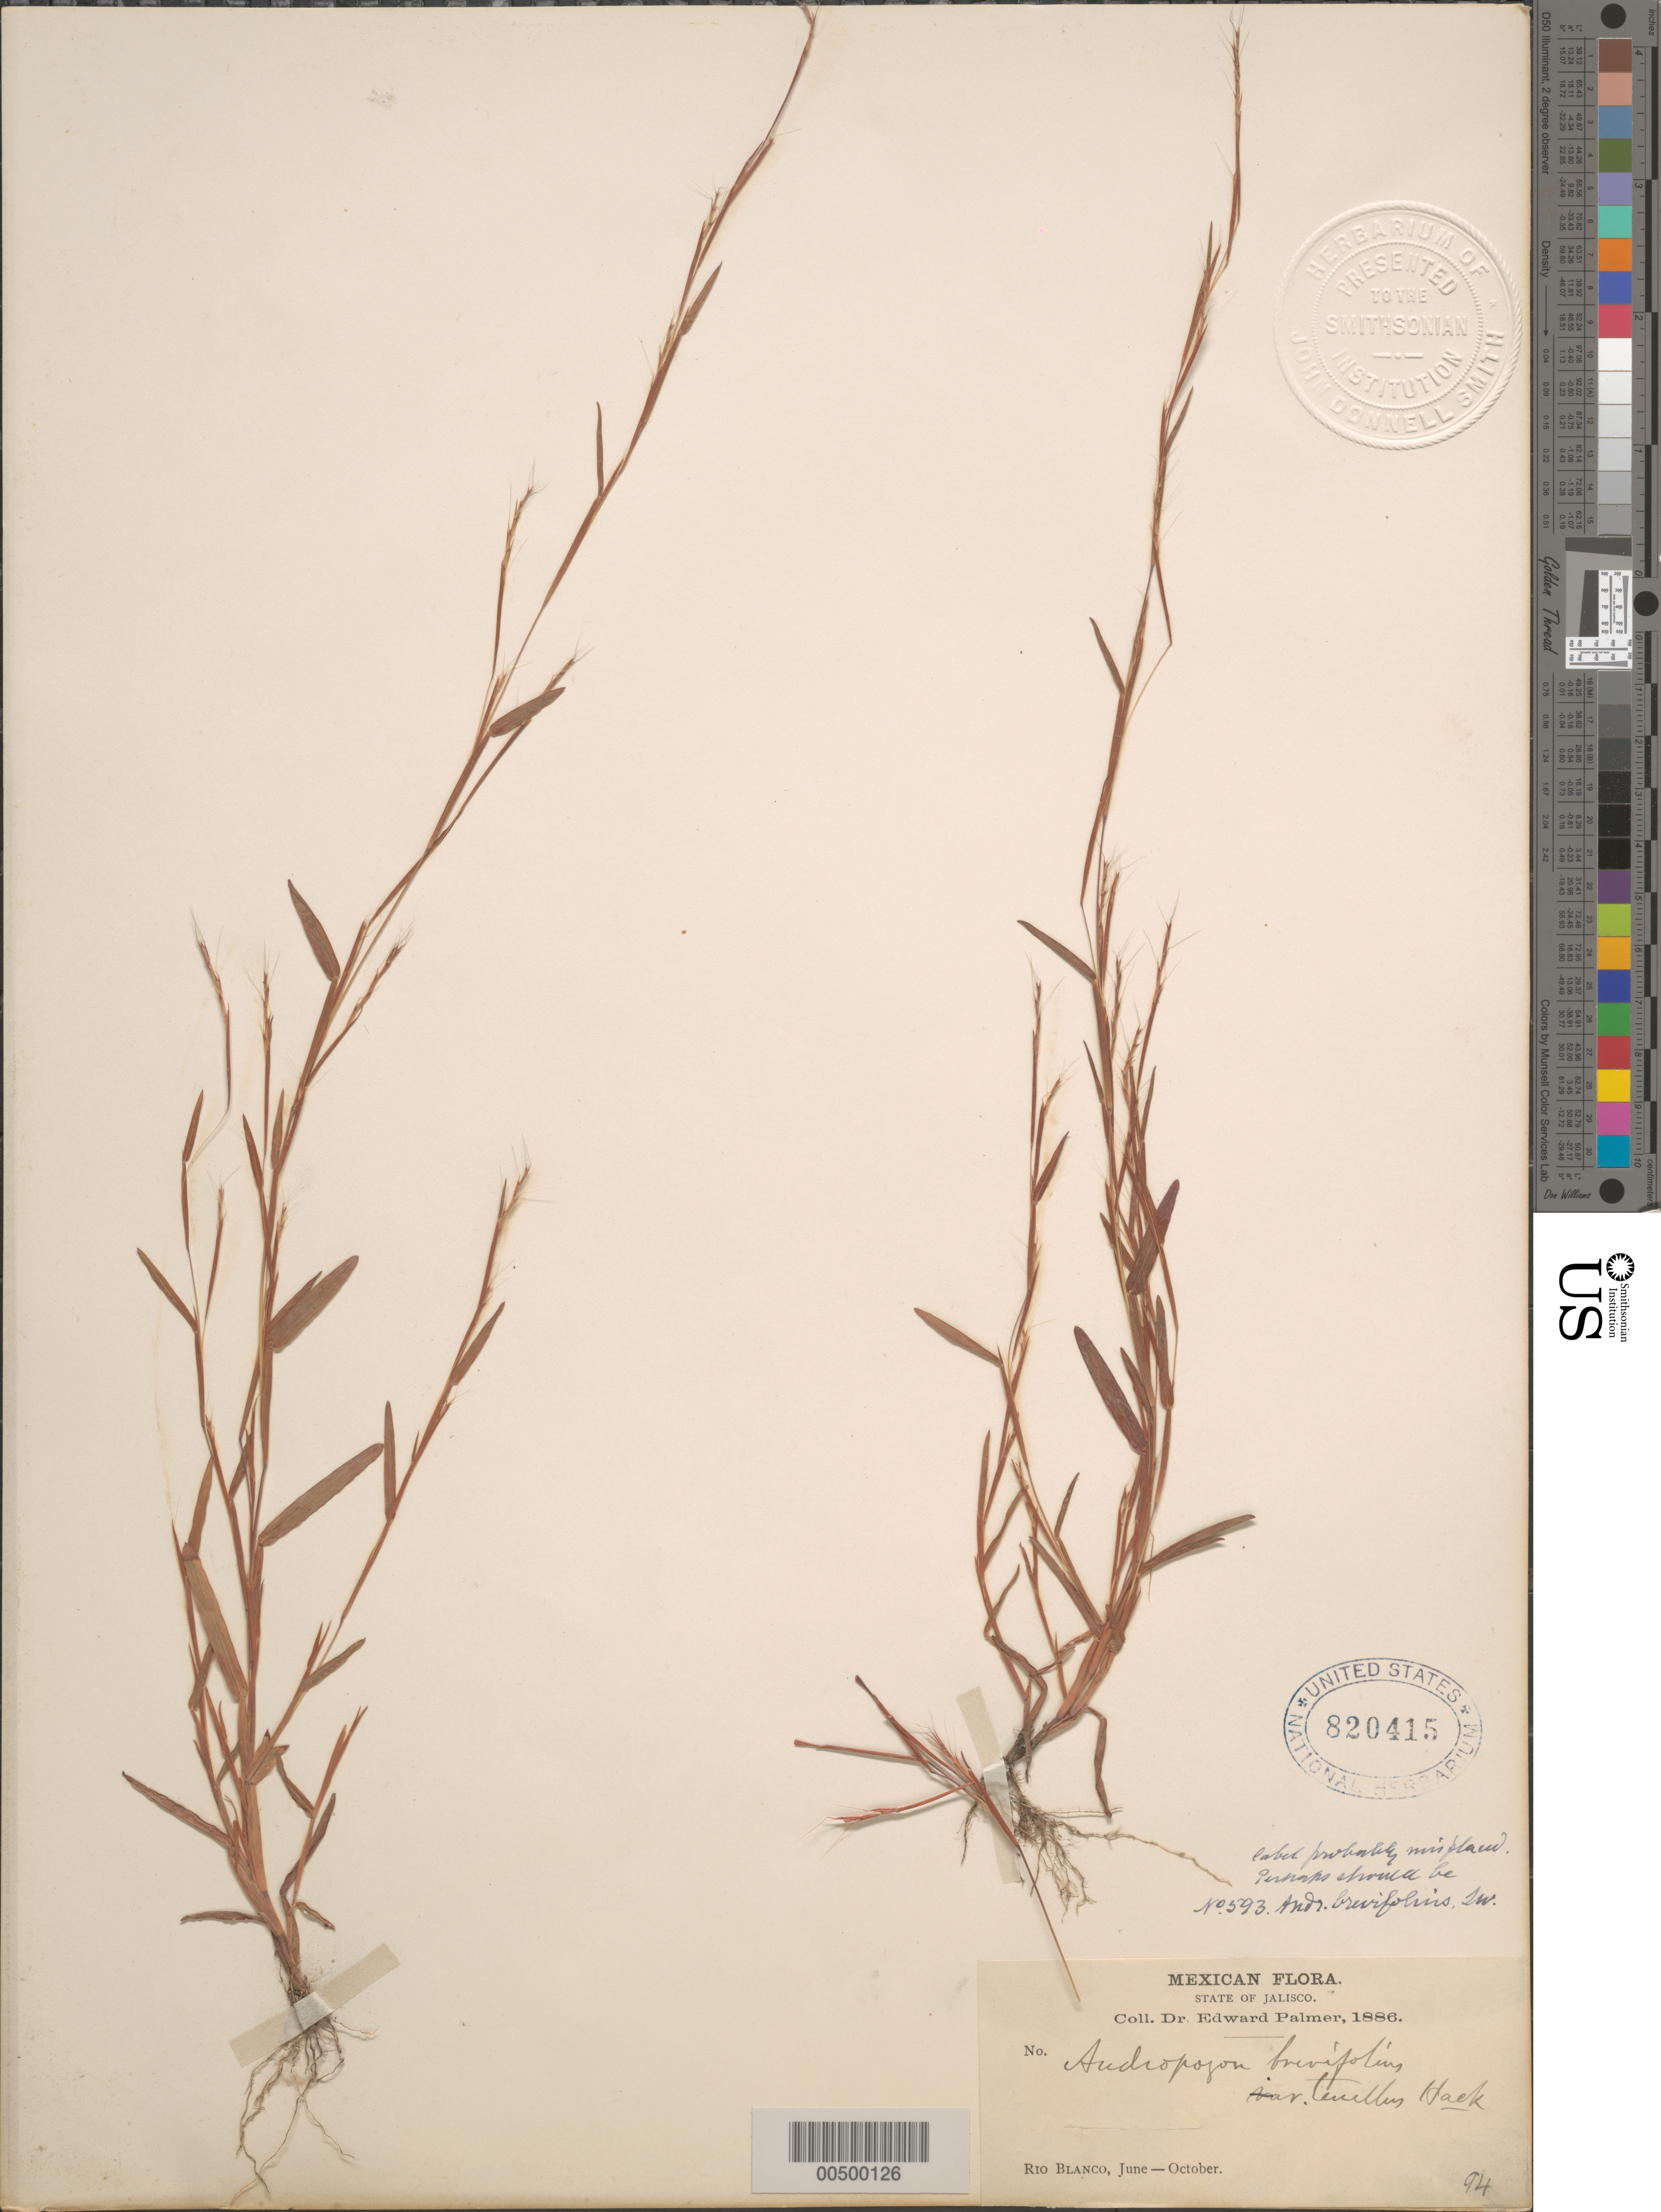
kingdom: Plantae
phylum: Tracheophyta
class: Liliopsida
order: Poales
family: Poaceae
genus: Schizachyrium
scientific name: Schizachyrium brevifolium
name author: (Sw.) Nees ex Büse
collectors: E. Palmer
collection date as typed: Jun 1886 to Oct 1886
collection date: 1886-06/1886-10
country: Mexico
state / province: Jalisco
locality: Rio Blanco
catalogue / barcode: US 820415